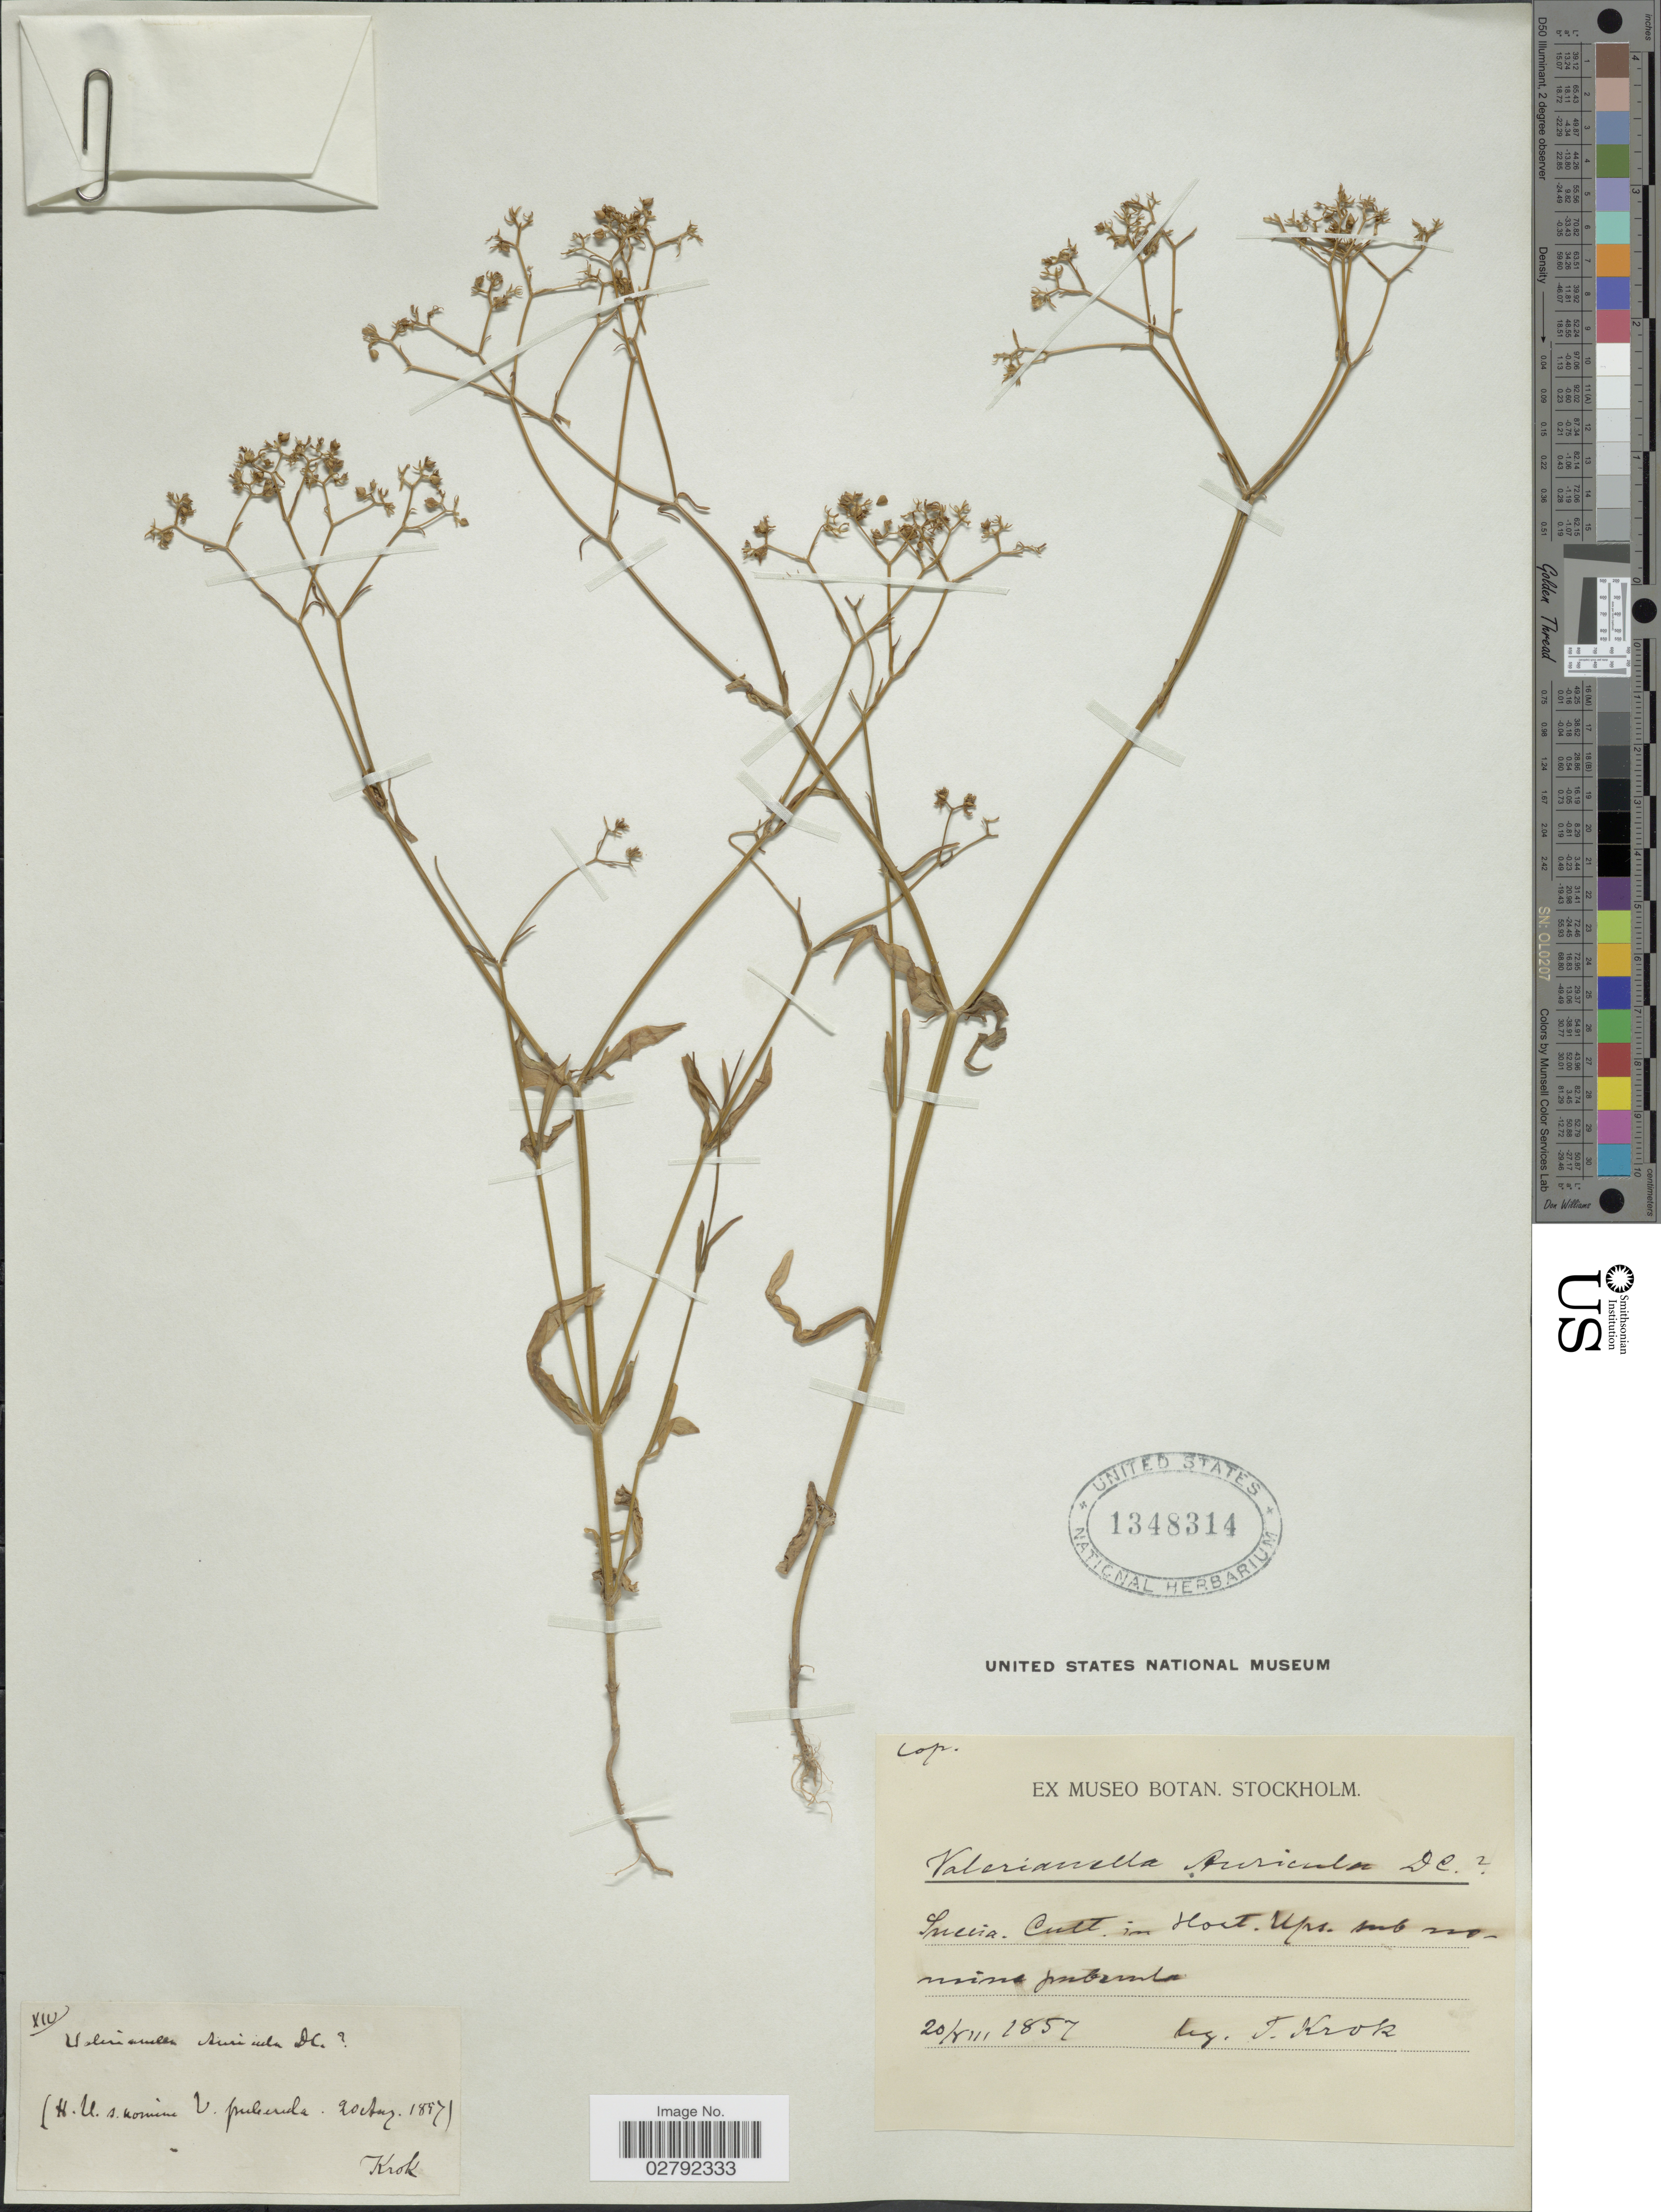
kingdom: Plantae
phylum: Tracheophyta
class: Magnoliopsida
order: Dipsacales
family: Caprifoliaceae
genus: Valerianella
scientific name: Valerianella auricula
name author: DC.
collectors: T. Krok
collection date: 1857-08-20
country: Sweden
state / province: Uppsala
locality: Cult. in Hort. Ups. sub mominus pubenta. [interpreted]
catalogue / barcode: US 1348314